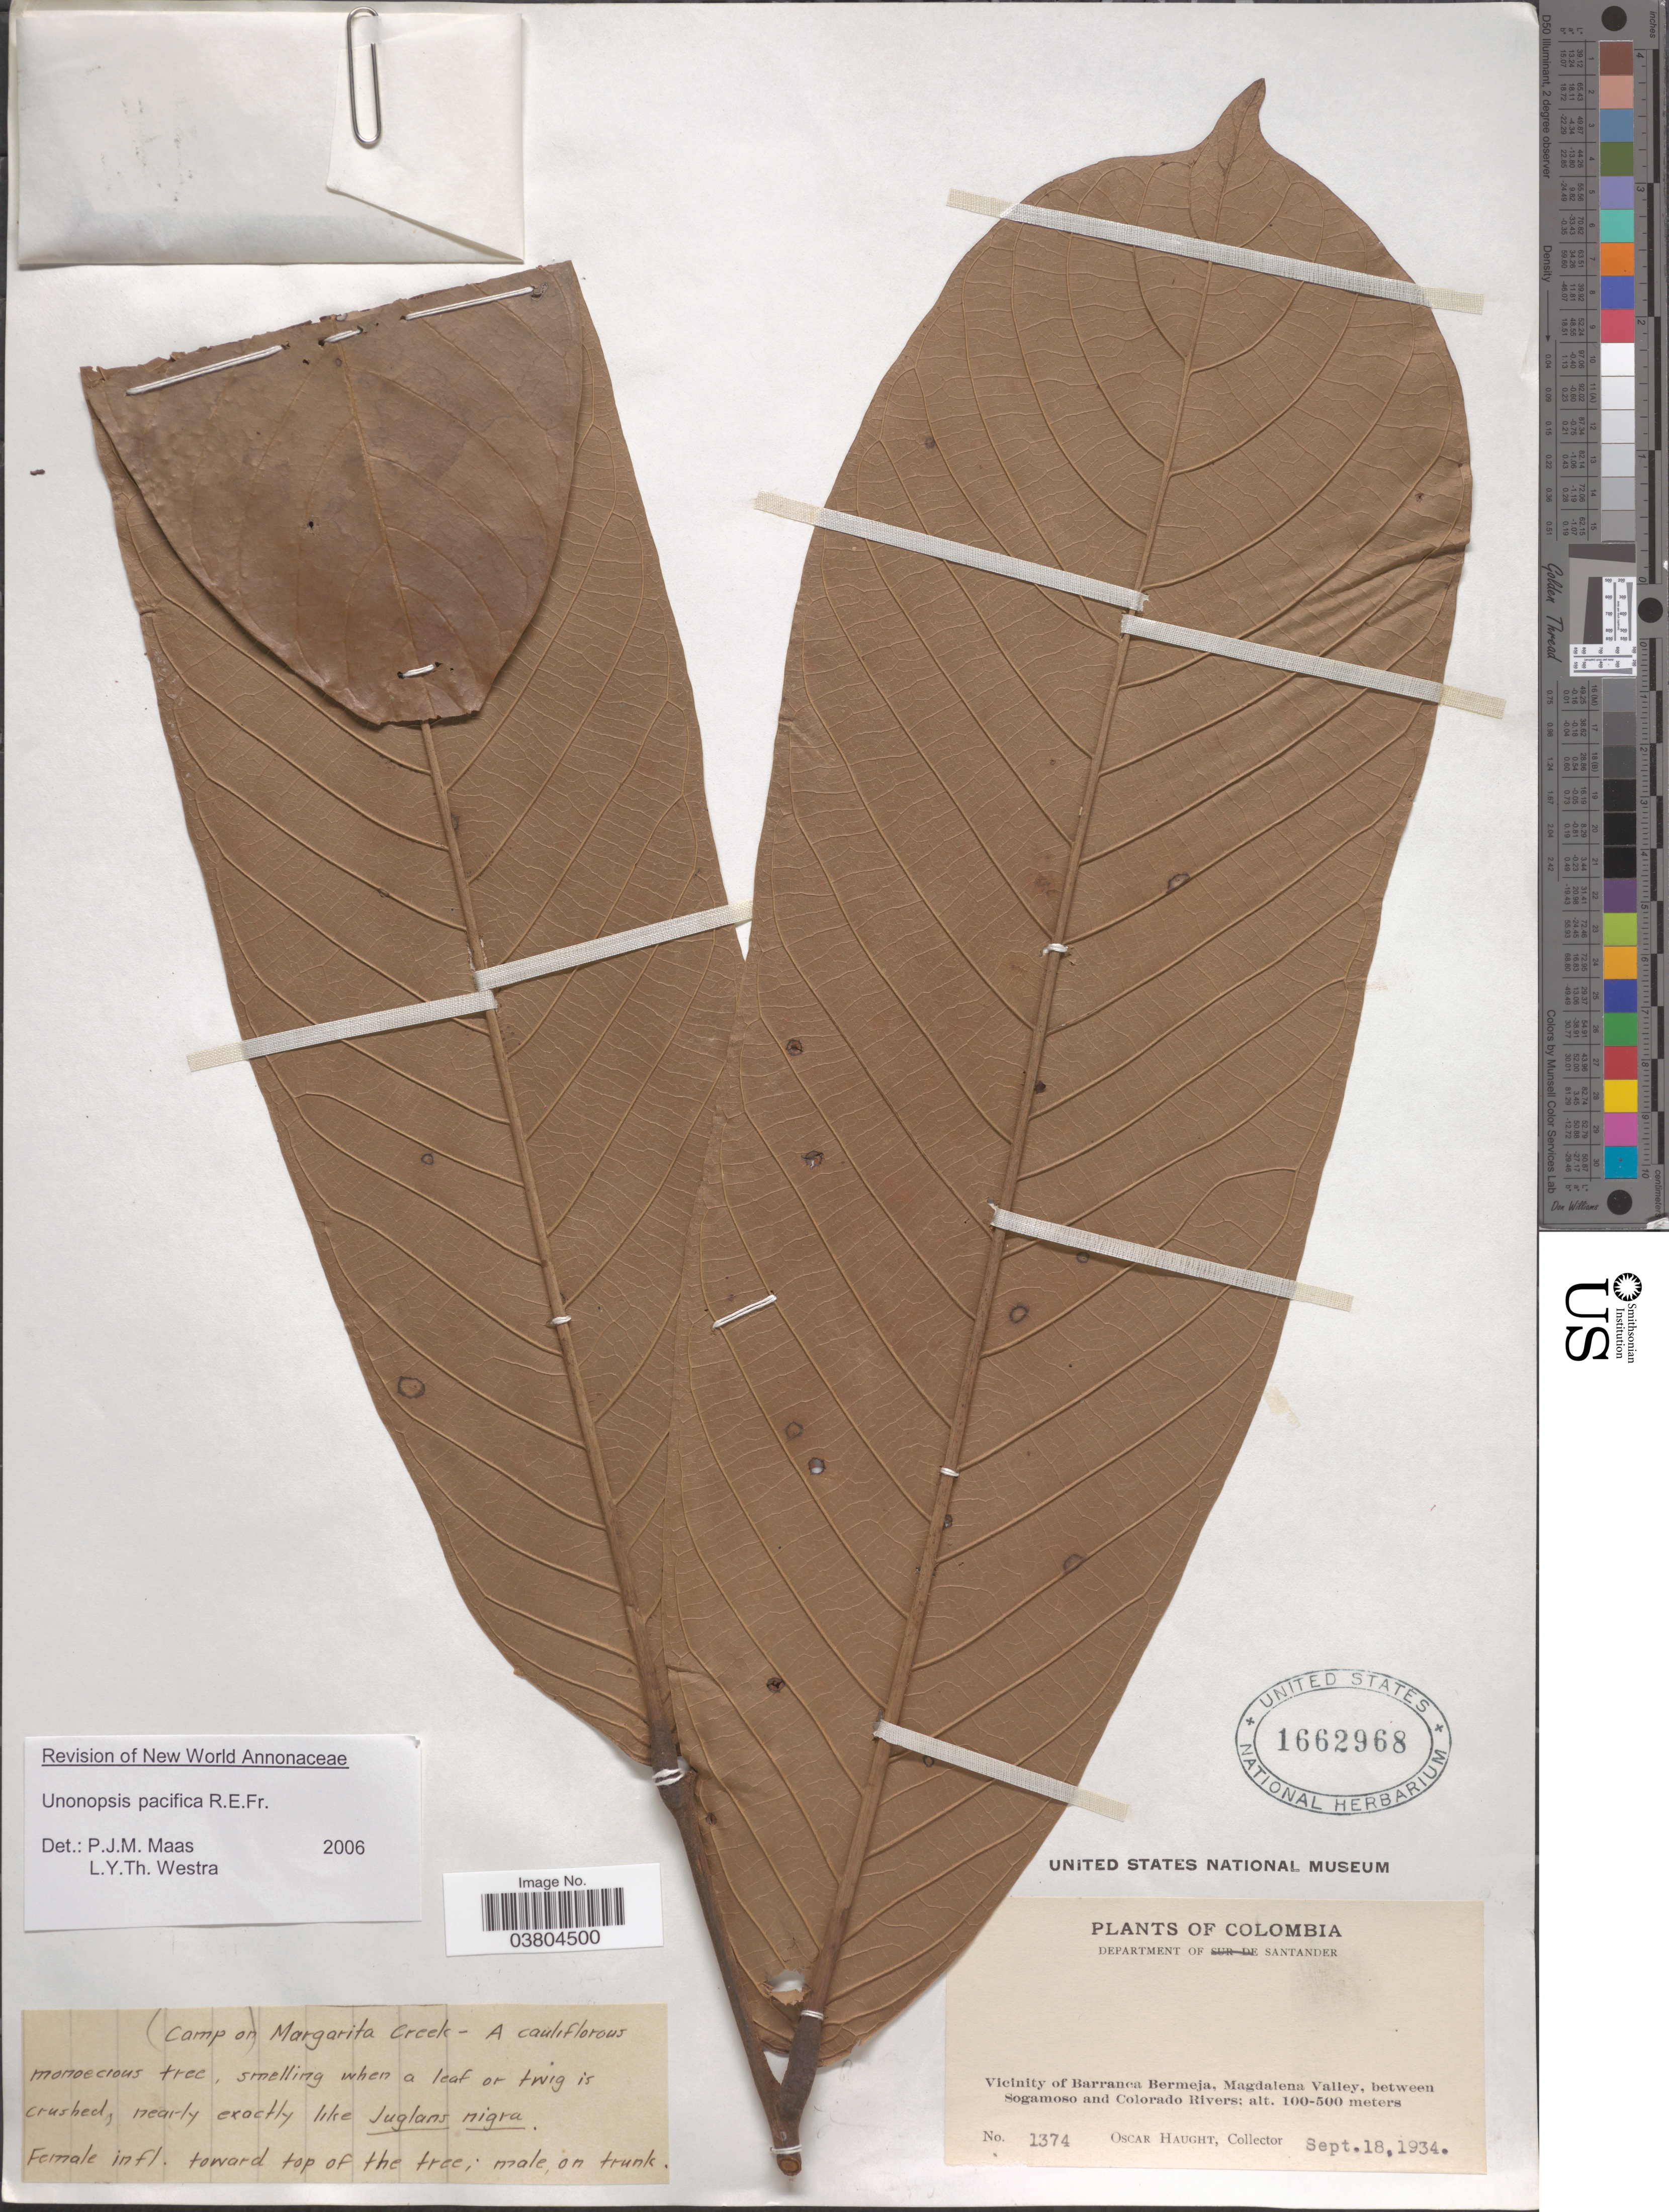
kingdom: Plantae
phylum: Tracheophyta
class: Magnoliopsida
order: Magnoliales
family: Annonaceae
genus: Unonopsis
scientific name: Unonopsis pacifica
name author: R.E. Fr.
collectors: O. L. Haught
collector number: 1374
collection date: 1934-09-18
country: Colombia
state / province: Santander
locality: Department of Santander. Vicinity of Barranca Bermeja, Magdalena Valley, between Sogamoso and Colorado Rivers.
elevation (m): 100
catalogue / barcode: US 1662968